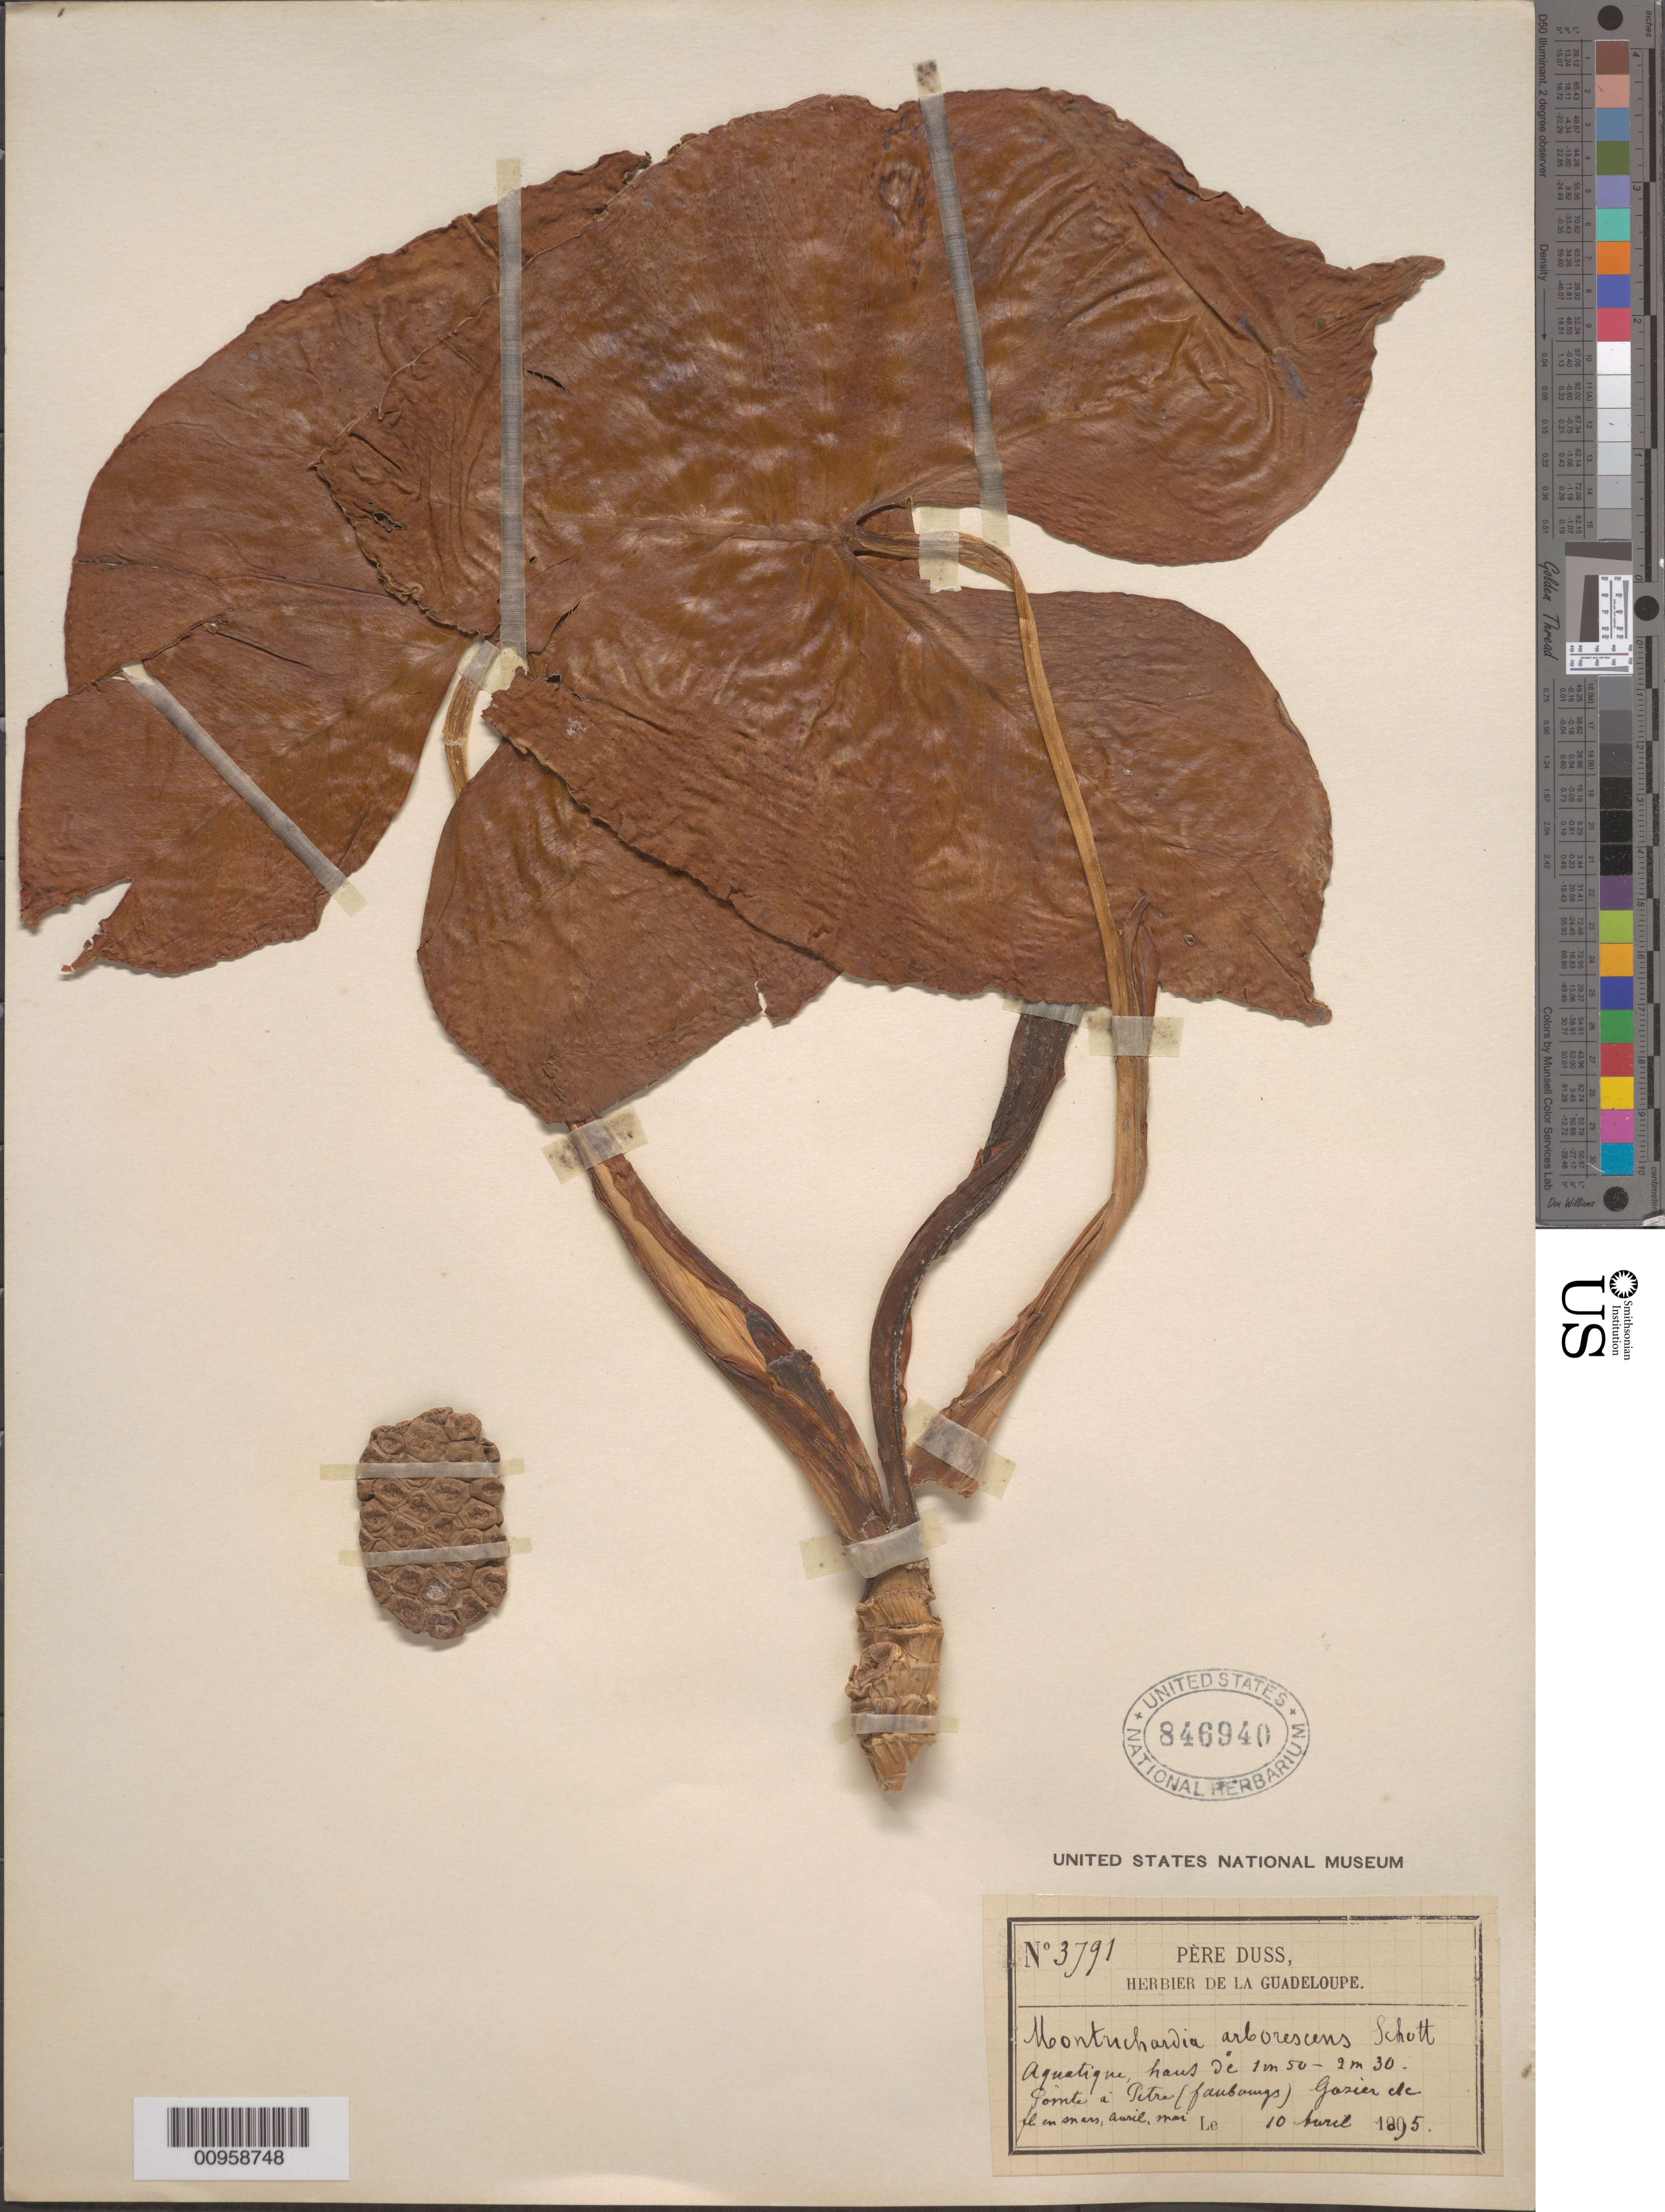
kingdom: Plantae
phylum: Tracheophyta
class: Liliopsida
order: Alismatales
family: Araceae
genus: Montrichardia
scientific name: Montrichardia arborescens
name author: (L.) Schott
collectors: Père Duss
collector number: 3791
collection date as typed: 10 Apr 1895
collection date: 1895-04-10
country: Guadeloupe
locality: Pointe à Pitre (faubourgs), Gosier etc.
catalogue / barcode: US 846940